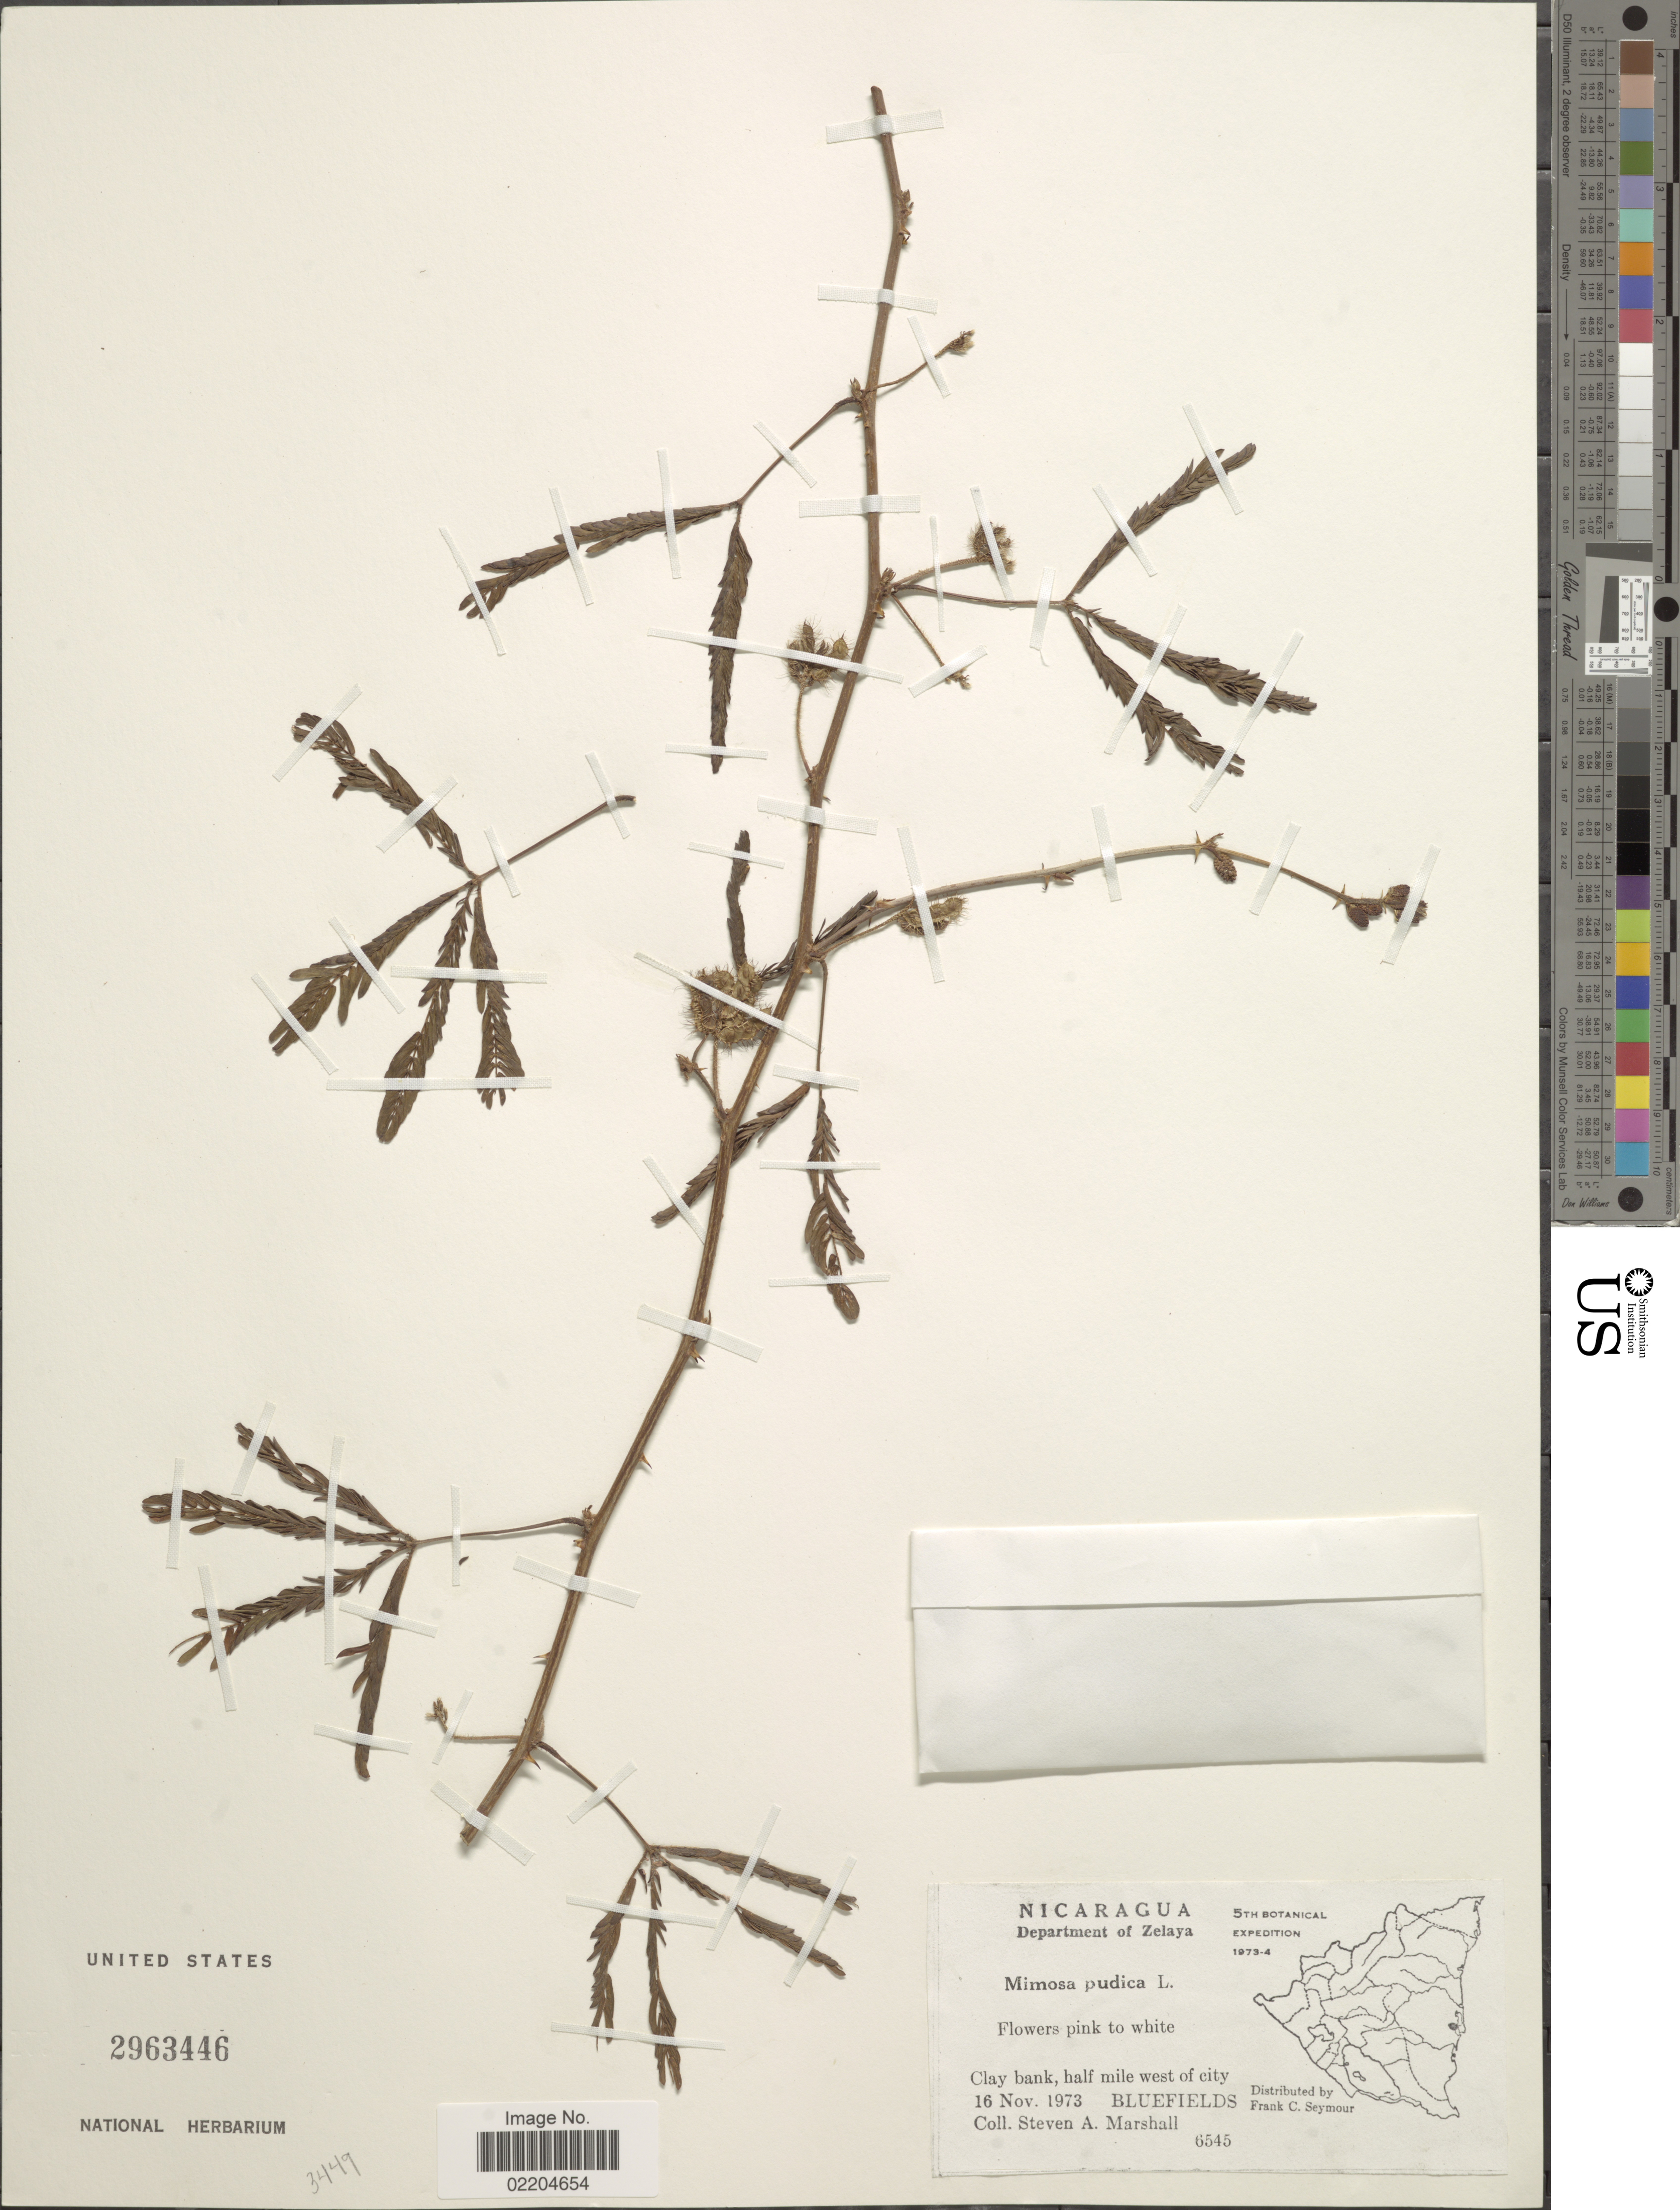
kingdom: Plantae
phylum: Tracheophyta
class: Magnoliopsida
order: Fabales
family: Fabaceae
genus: Mimosa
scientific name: Mimosa pudica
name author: L.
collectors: S. A. Marshall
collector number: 6545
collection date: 1973-11-16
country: Nicaragua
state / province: Atlantico Norte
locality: Clay bank, half mile west of city. Department of Zelaya.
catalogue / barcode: US 2963446